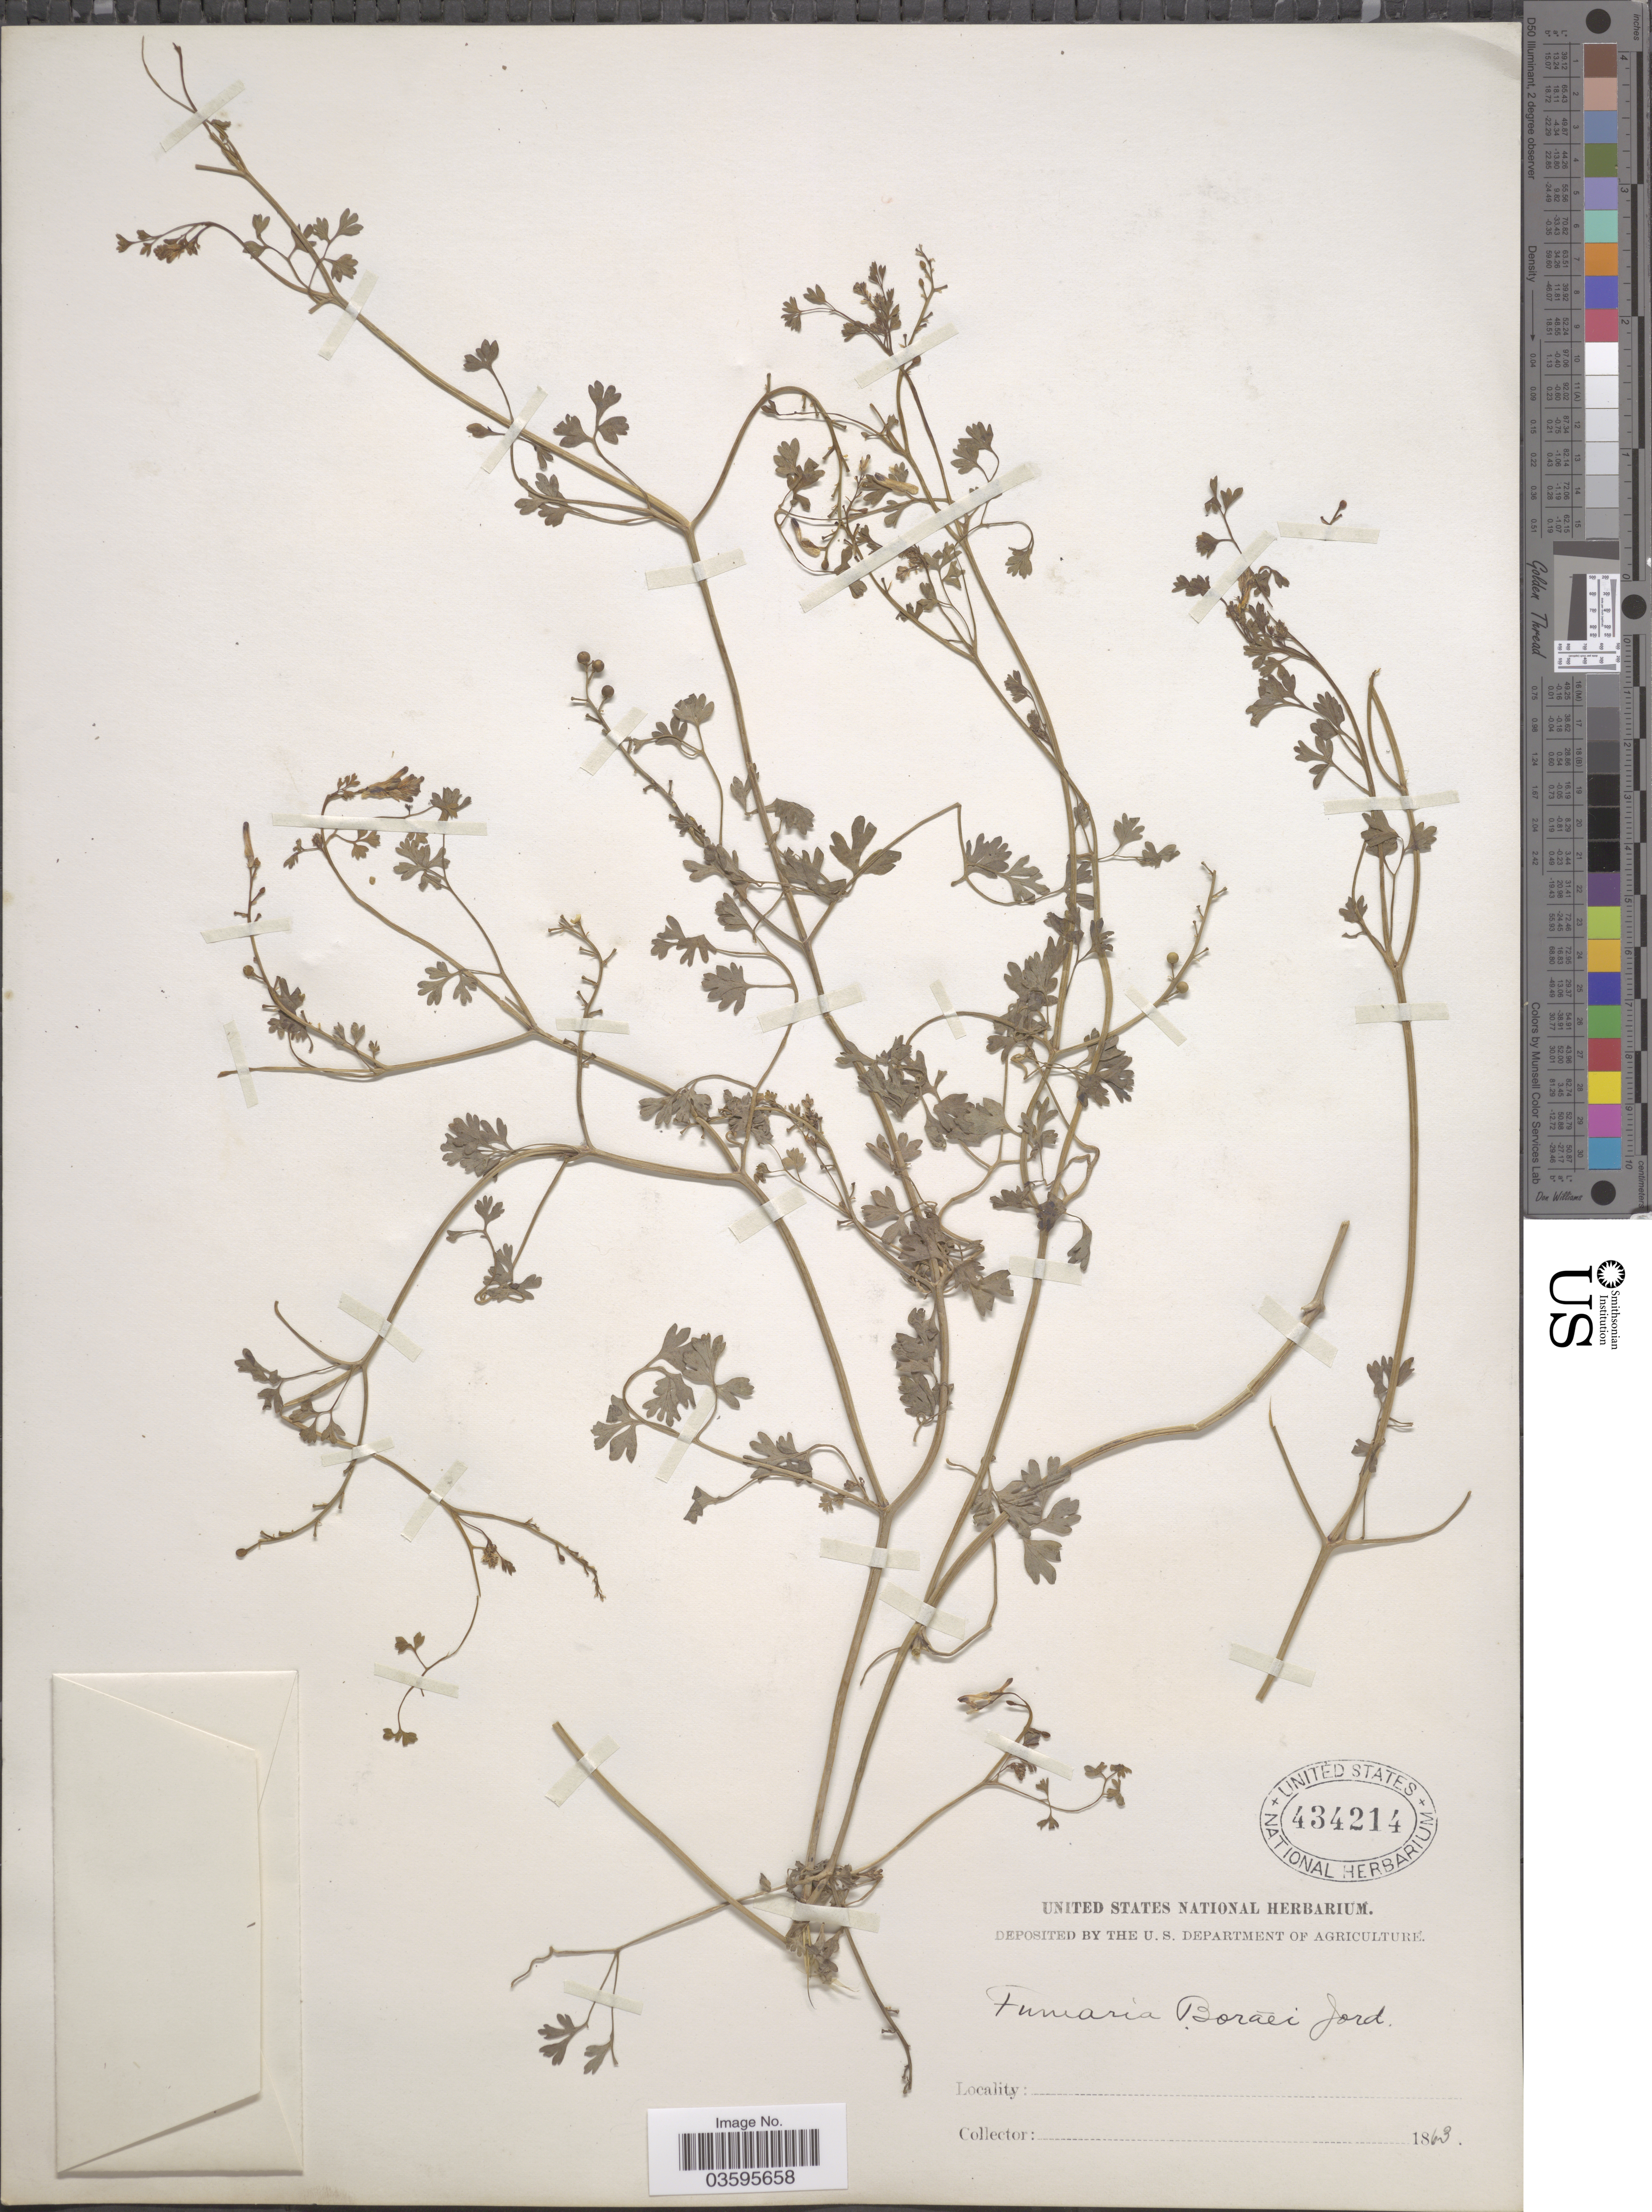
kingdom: Plantae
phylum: Tracheophyta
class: Magnoliopsida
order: Ranunculales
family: Papaveraceae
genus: Fumaria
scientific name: Fumaria boraei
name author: Jord.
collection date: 1863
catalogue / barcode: US 434214